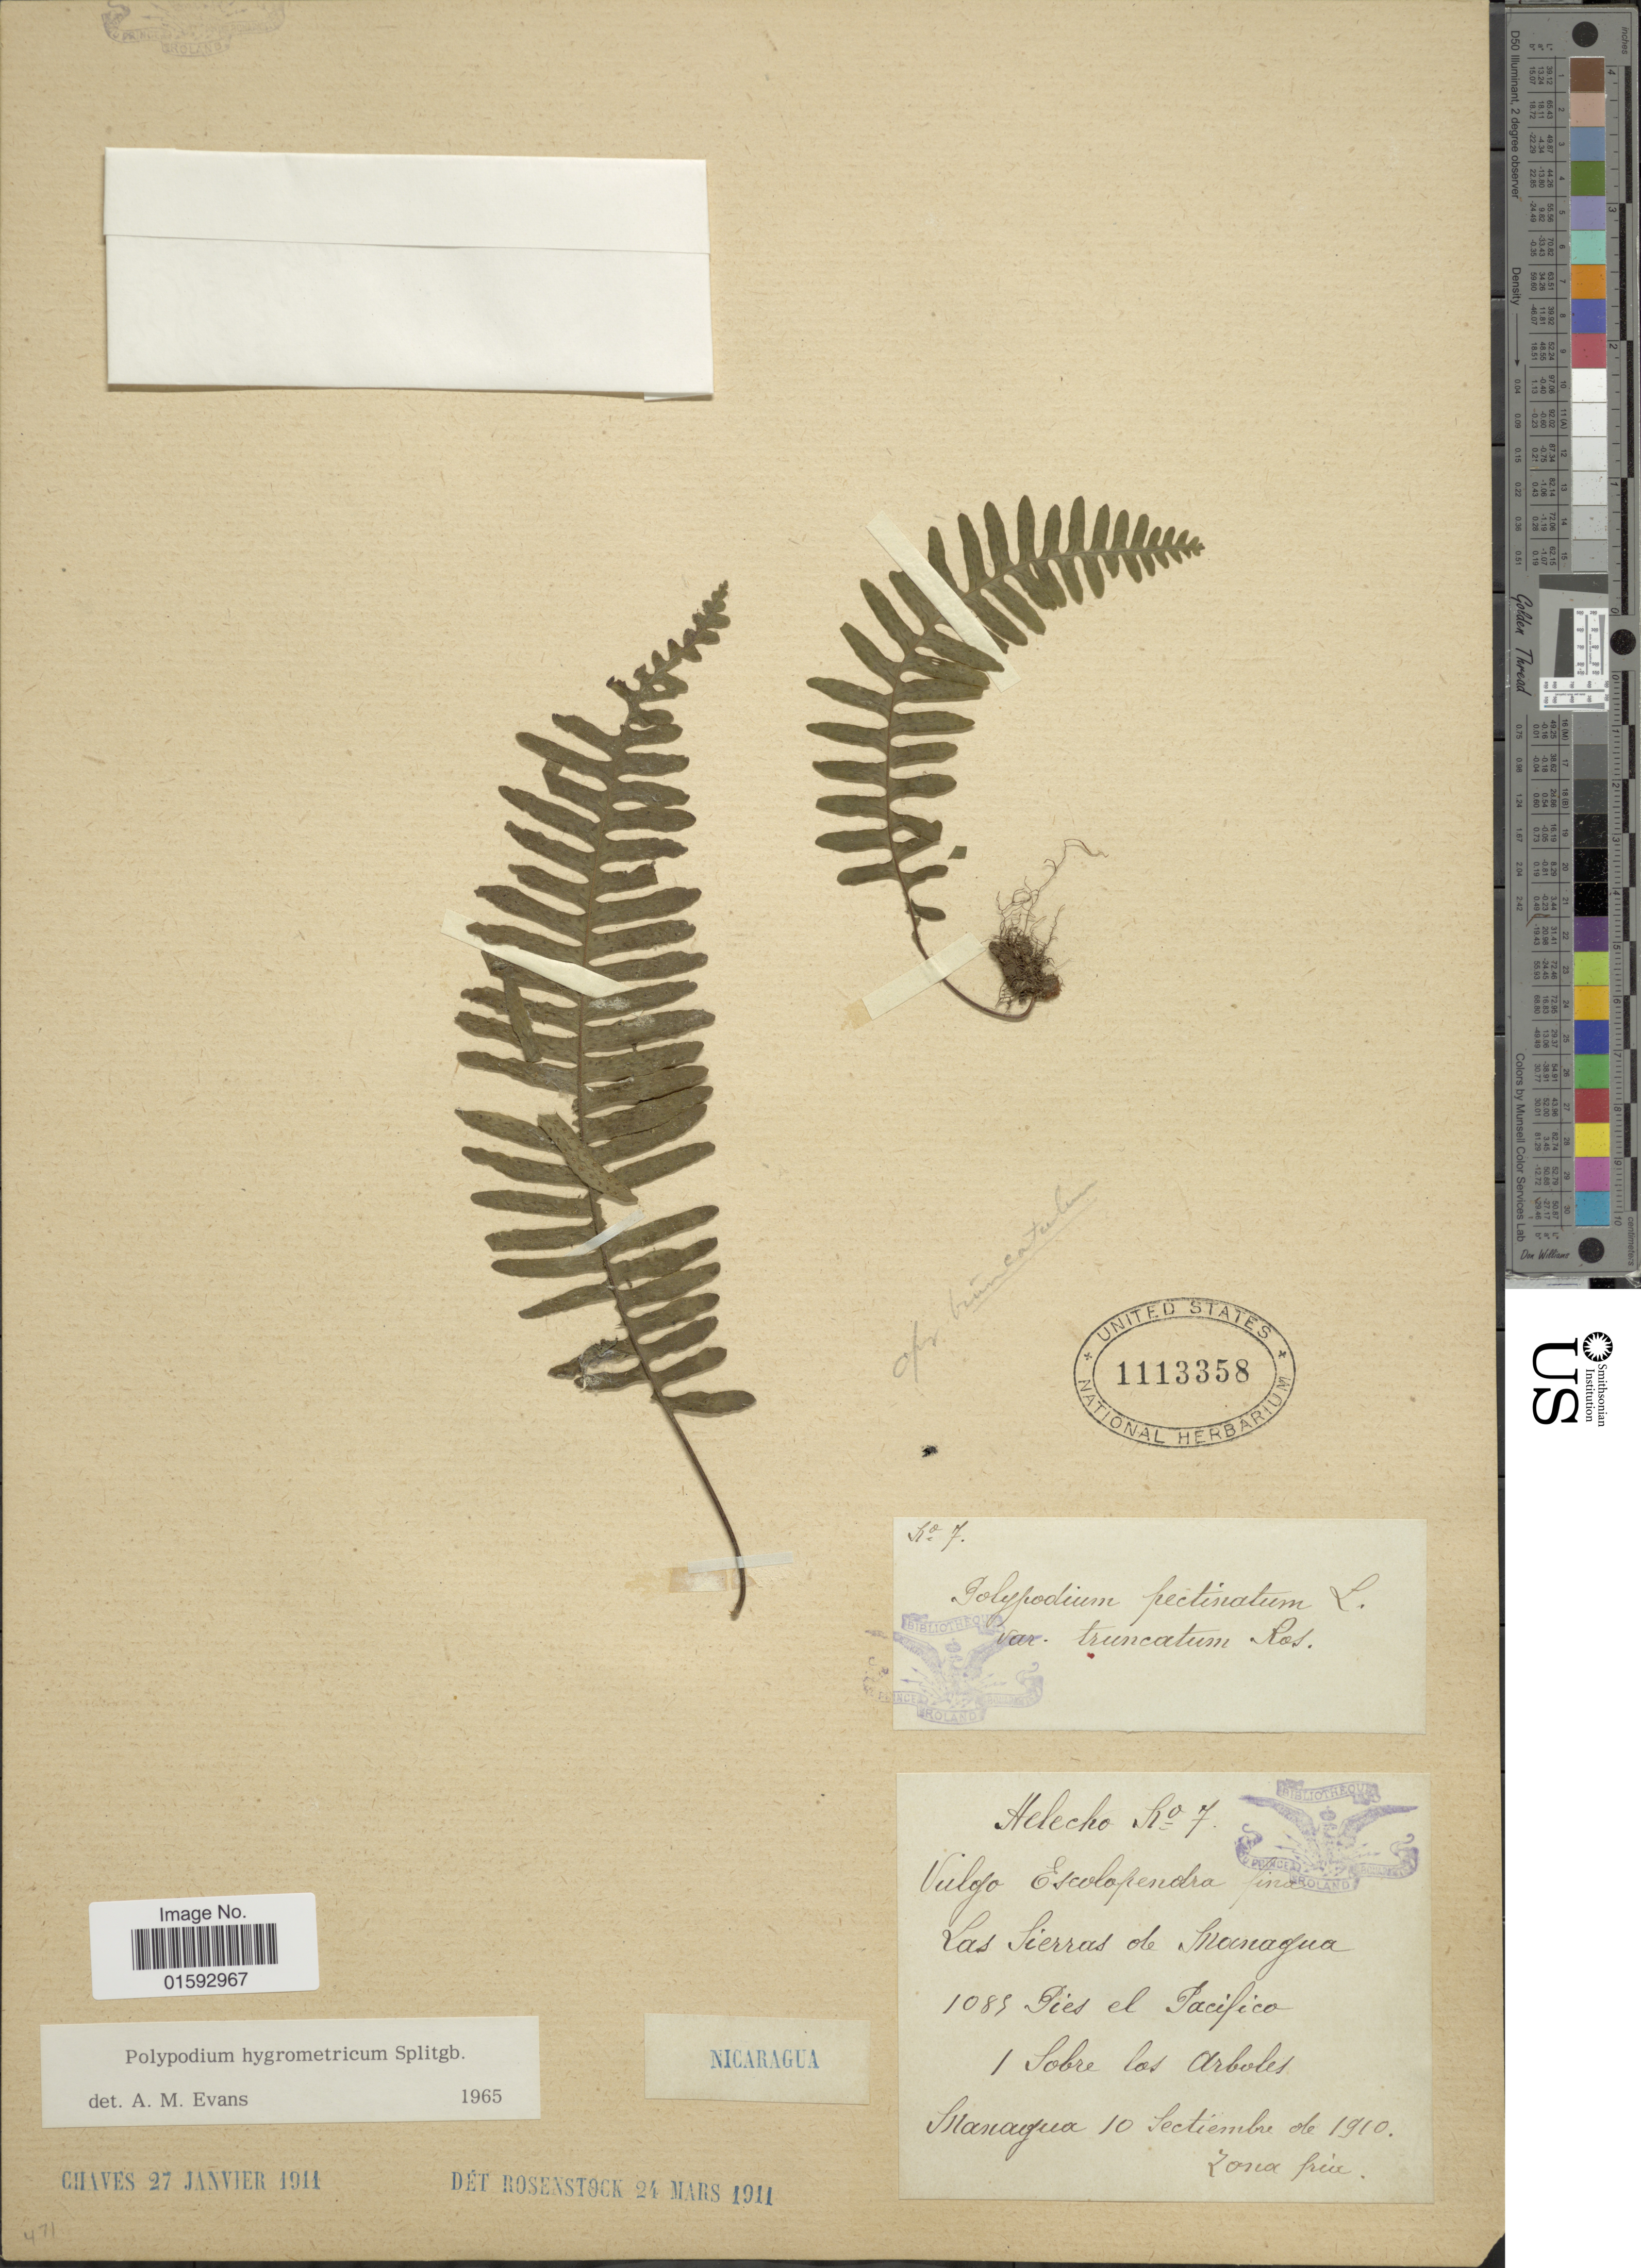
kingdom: Plantae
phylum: Tracheophyta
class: Polypodiopsida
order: Polypodiales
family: Polypodiaceae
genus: Pecluma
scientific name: Pecluma hygrometrica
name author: (Splitg.) M.G. Price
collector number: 7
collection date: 1910-09-10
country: Nicaragua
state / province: Managua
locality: Helecho, Vulgo Escolopendra fina, Las Sierras de Managua. Pies el Pacifico. Sobre los Arboles. Managua.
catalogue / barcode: US 1113358